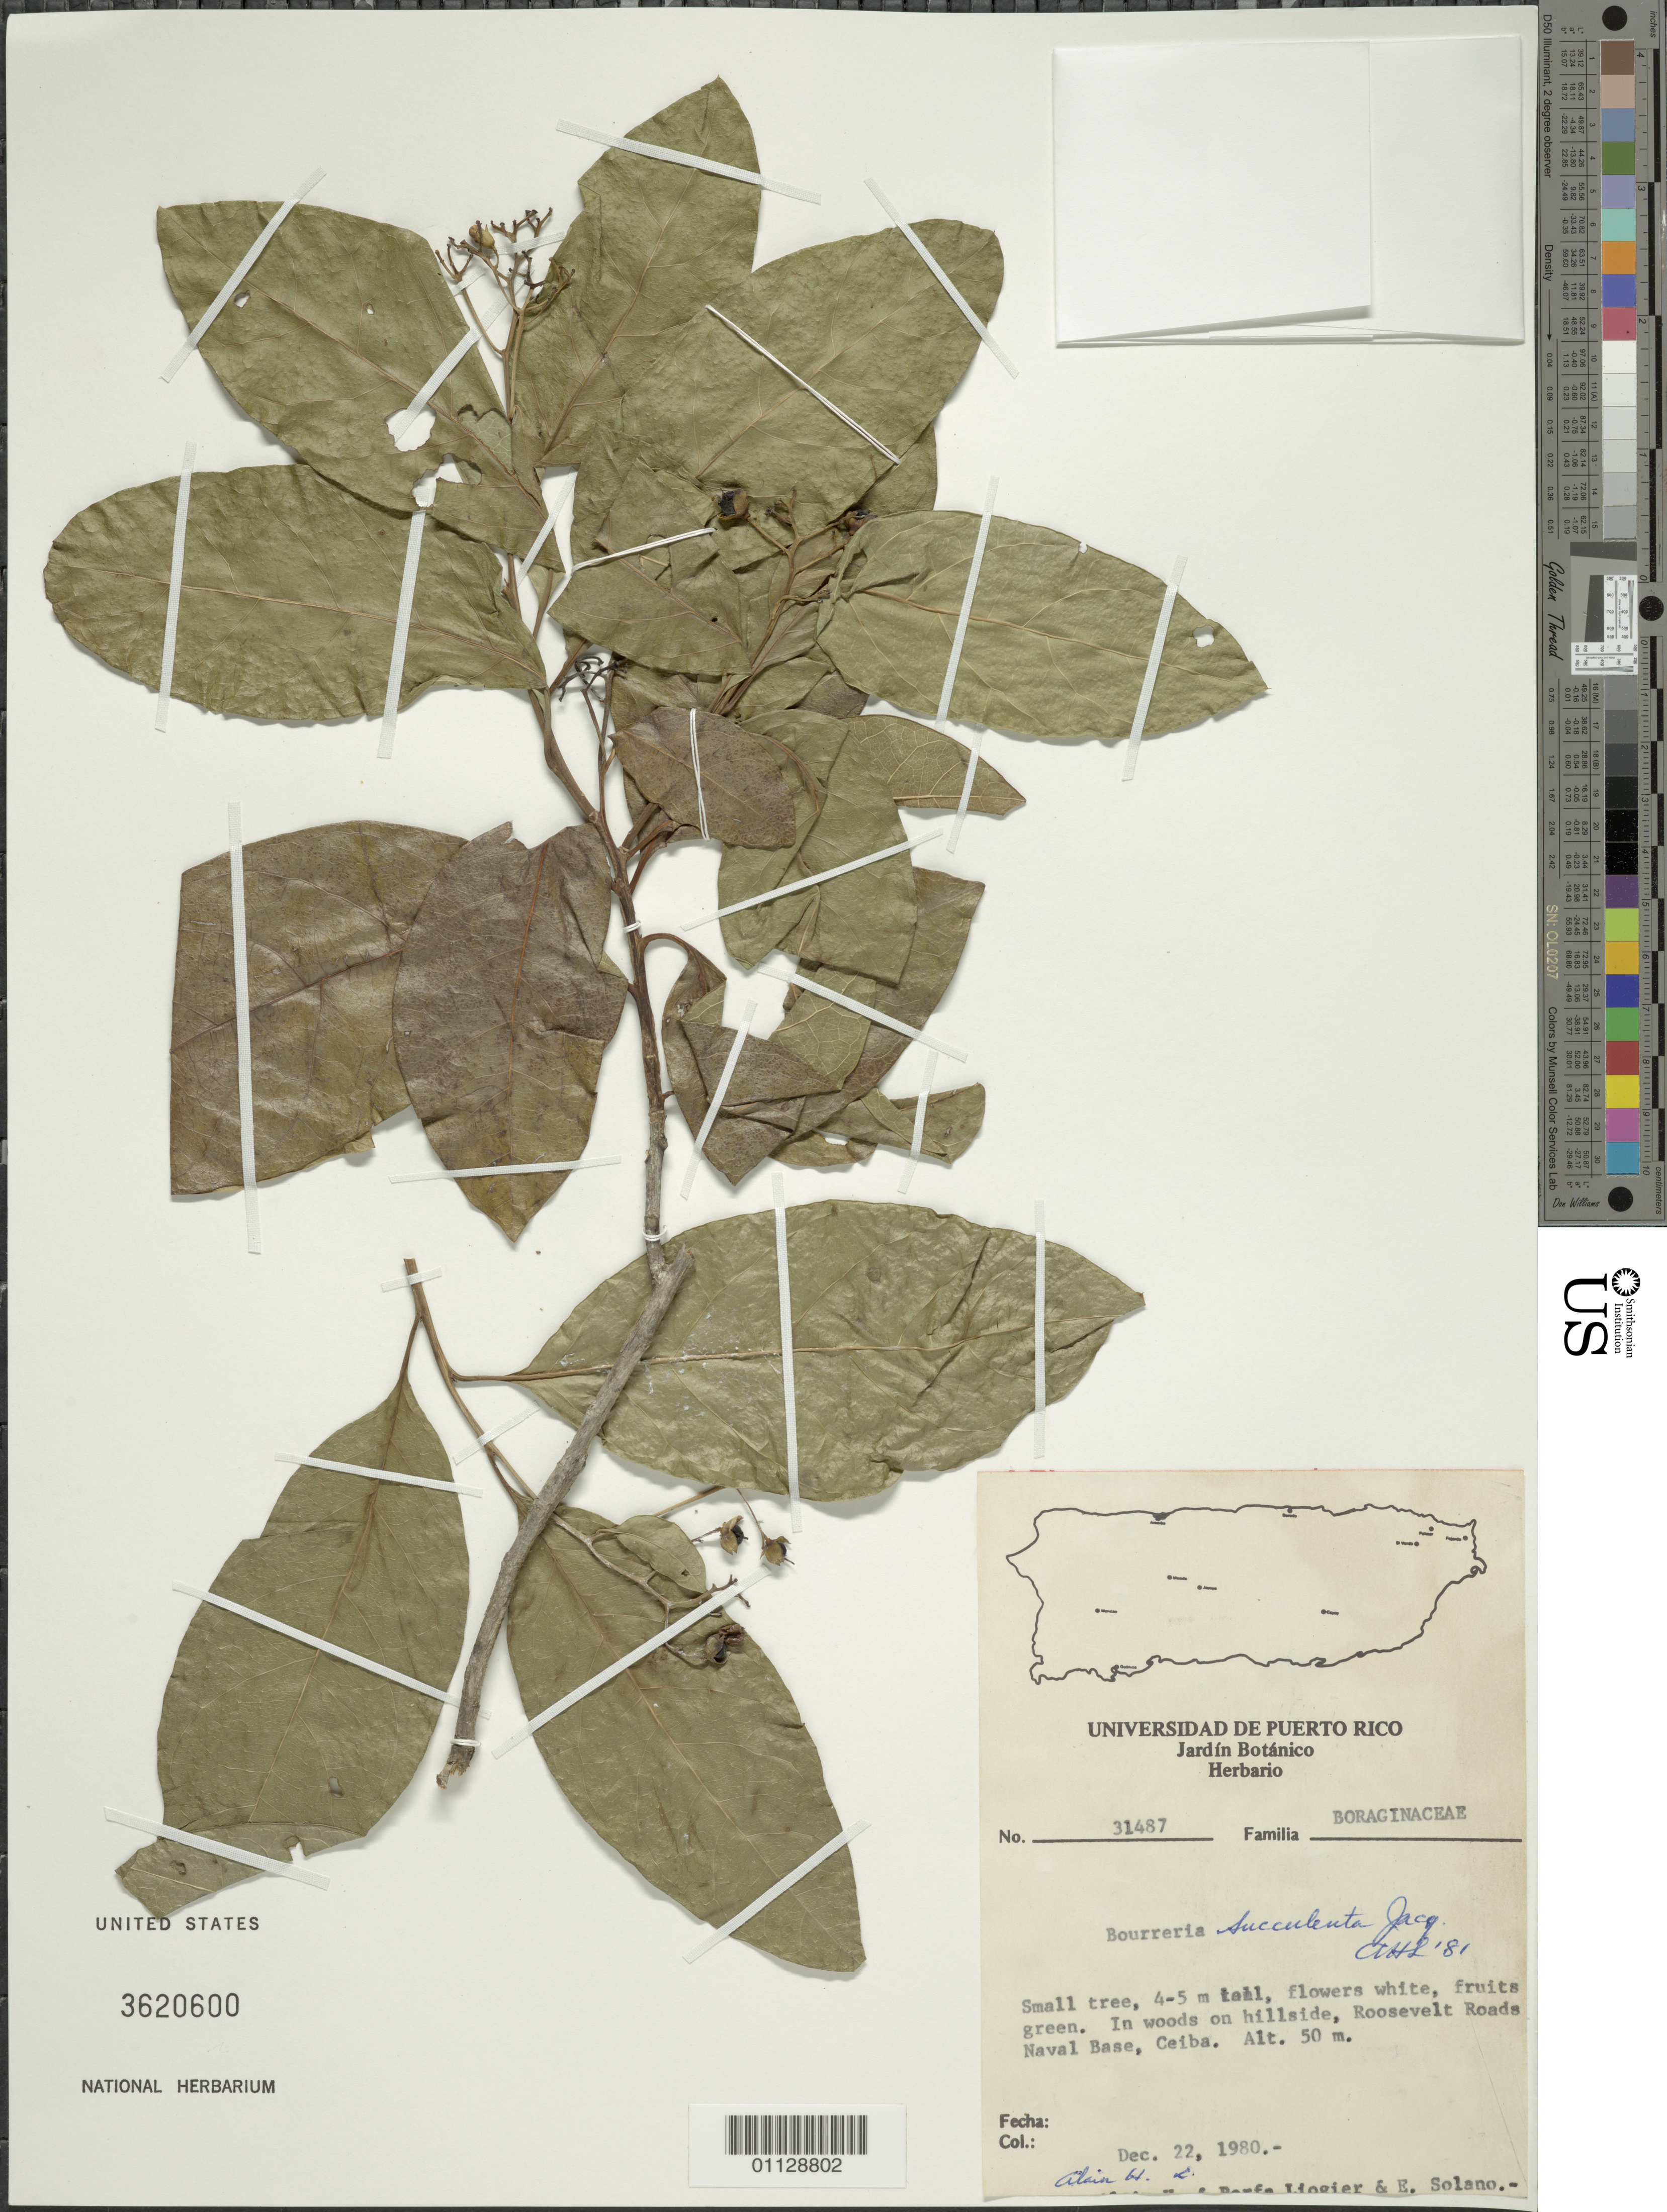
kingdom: Plantae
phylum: Tracheophyta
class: Magnoliopsida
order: Boraginales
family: Ehretiaceae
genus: Bourreria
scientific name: Bourreria succulenta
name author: Jacq.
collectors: A. H. Liogier & A. Haines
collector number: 31487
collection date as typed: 22 Nov 1980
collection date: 1980-11-22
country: Puerto Rico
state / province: Ceiba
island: Puerto Rico I.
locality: In woods on hillside, Roosevelt Roads Naval Base, Ceiba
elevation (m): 50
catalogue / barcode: US 3620600